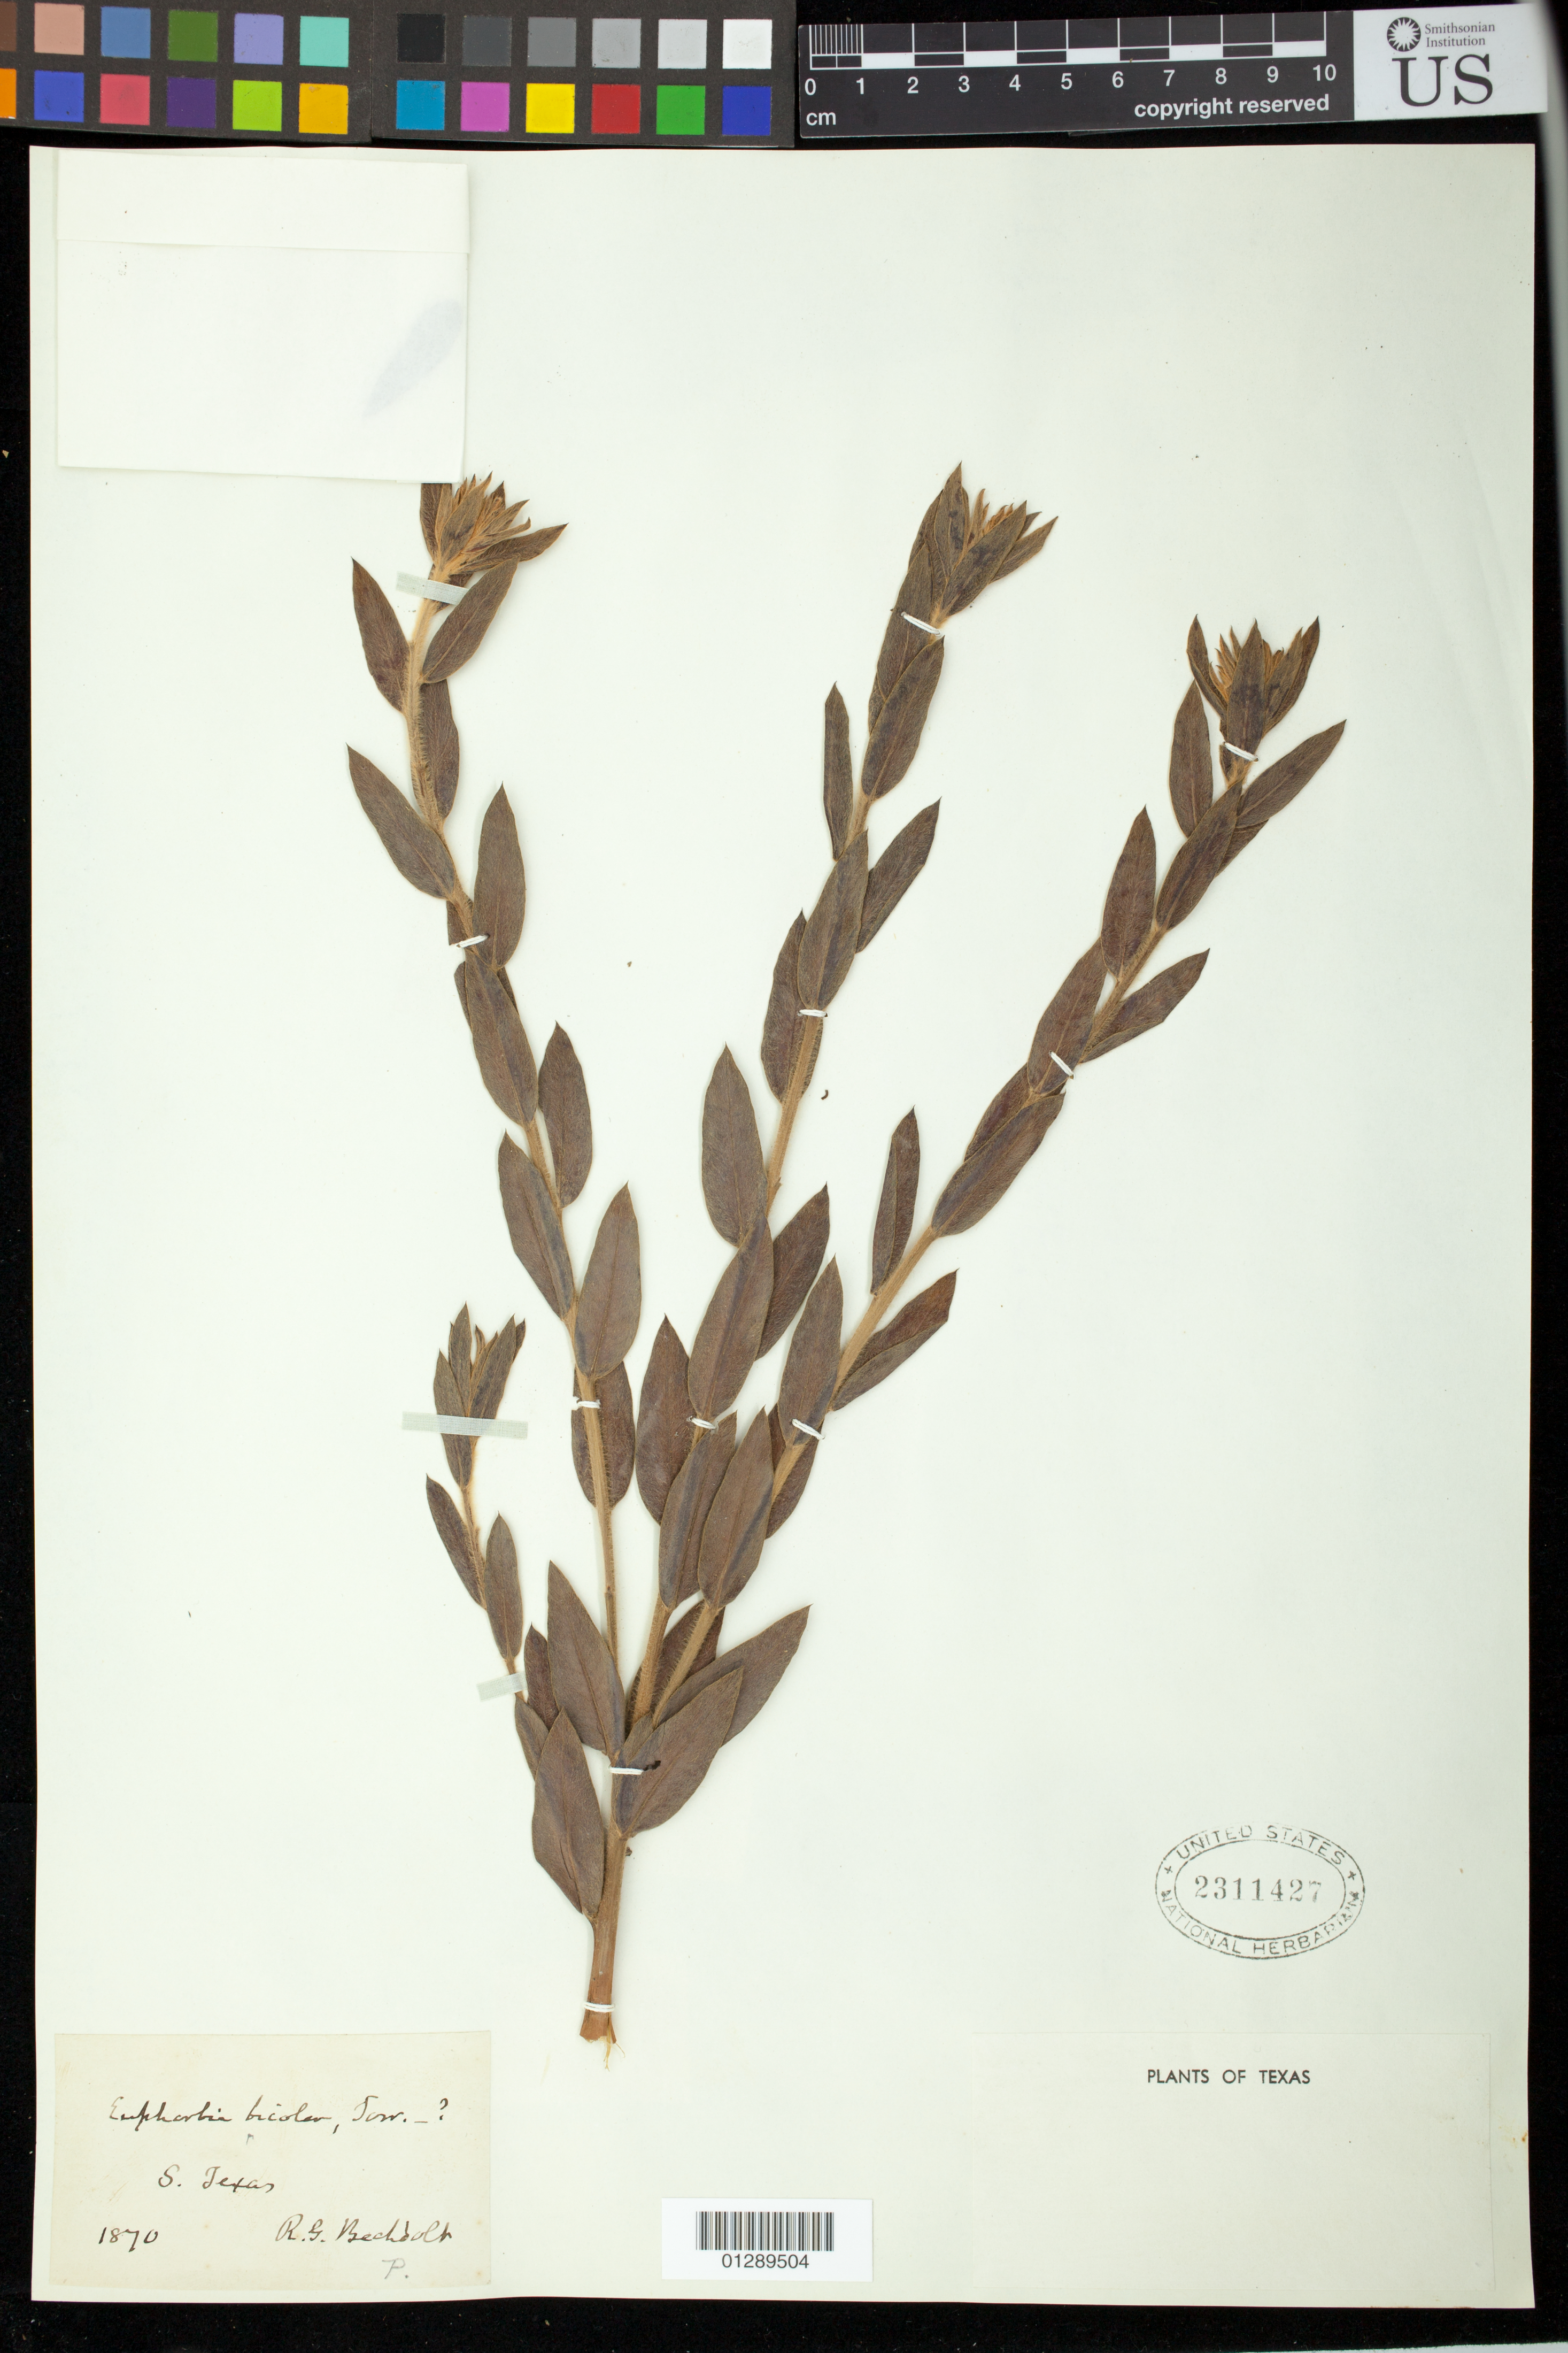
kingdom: Plantae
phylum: Tracheophyta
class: Magnoliopsida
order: Malpighiales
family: Euphorbiaceae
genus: Euphorbia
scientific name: Euphorbia bicolor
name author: Engelm. & A. Gray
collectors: R. Bechdolt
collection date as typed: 1870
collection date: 1870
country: United States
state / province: Texas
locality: S texas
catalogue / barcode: US 2311427